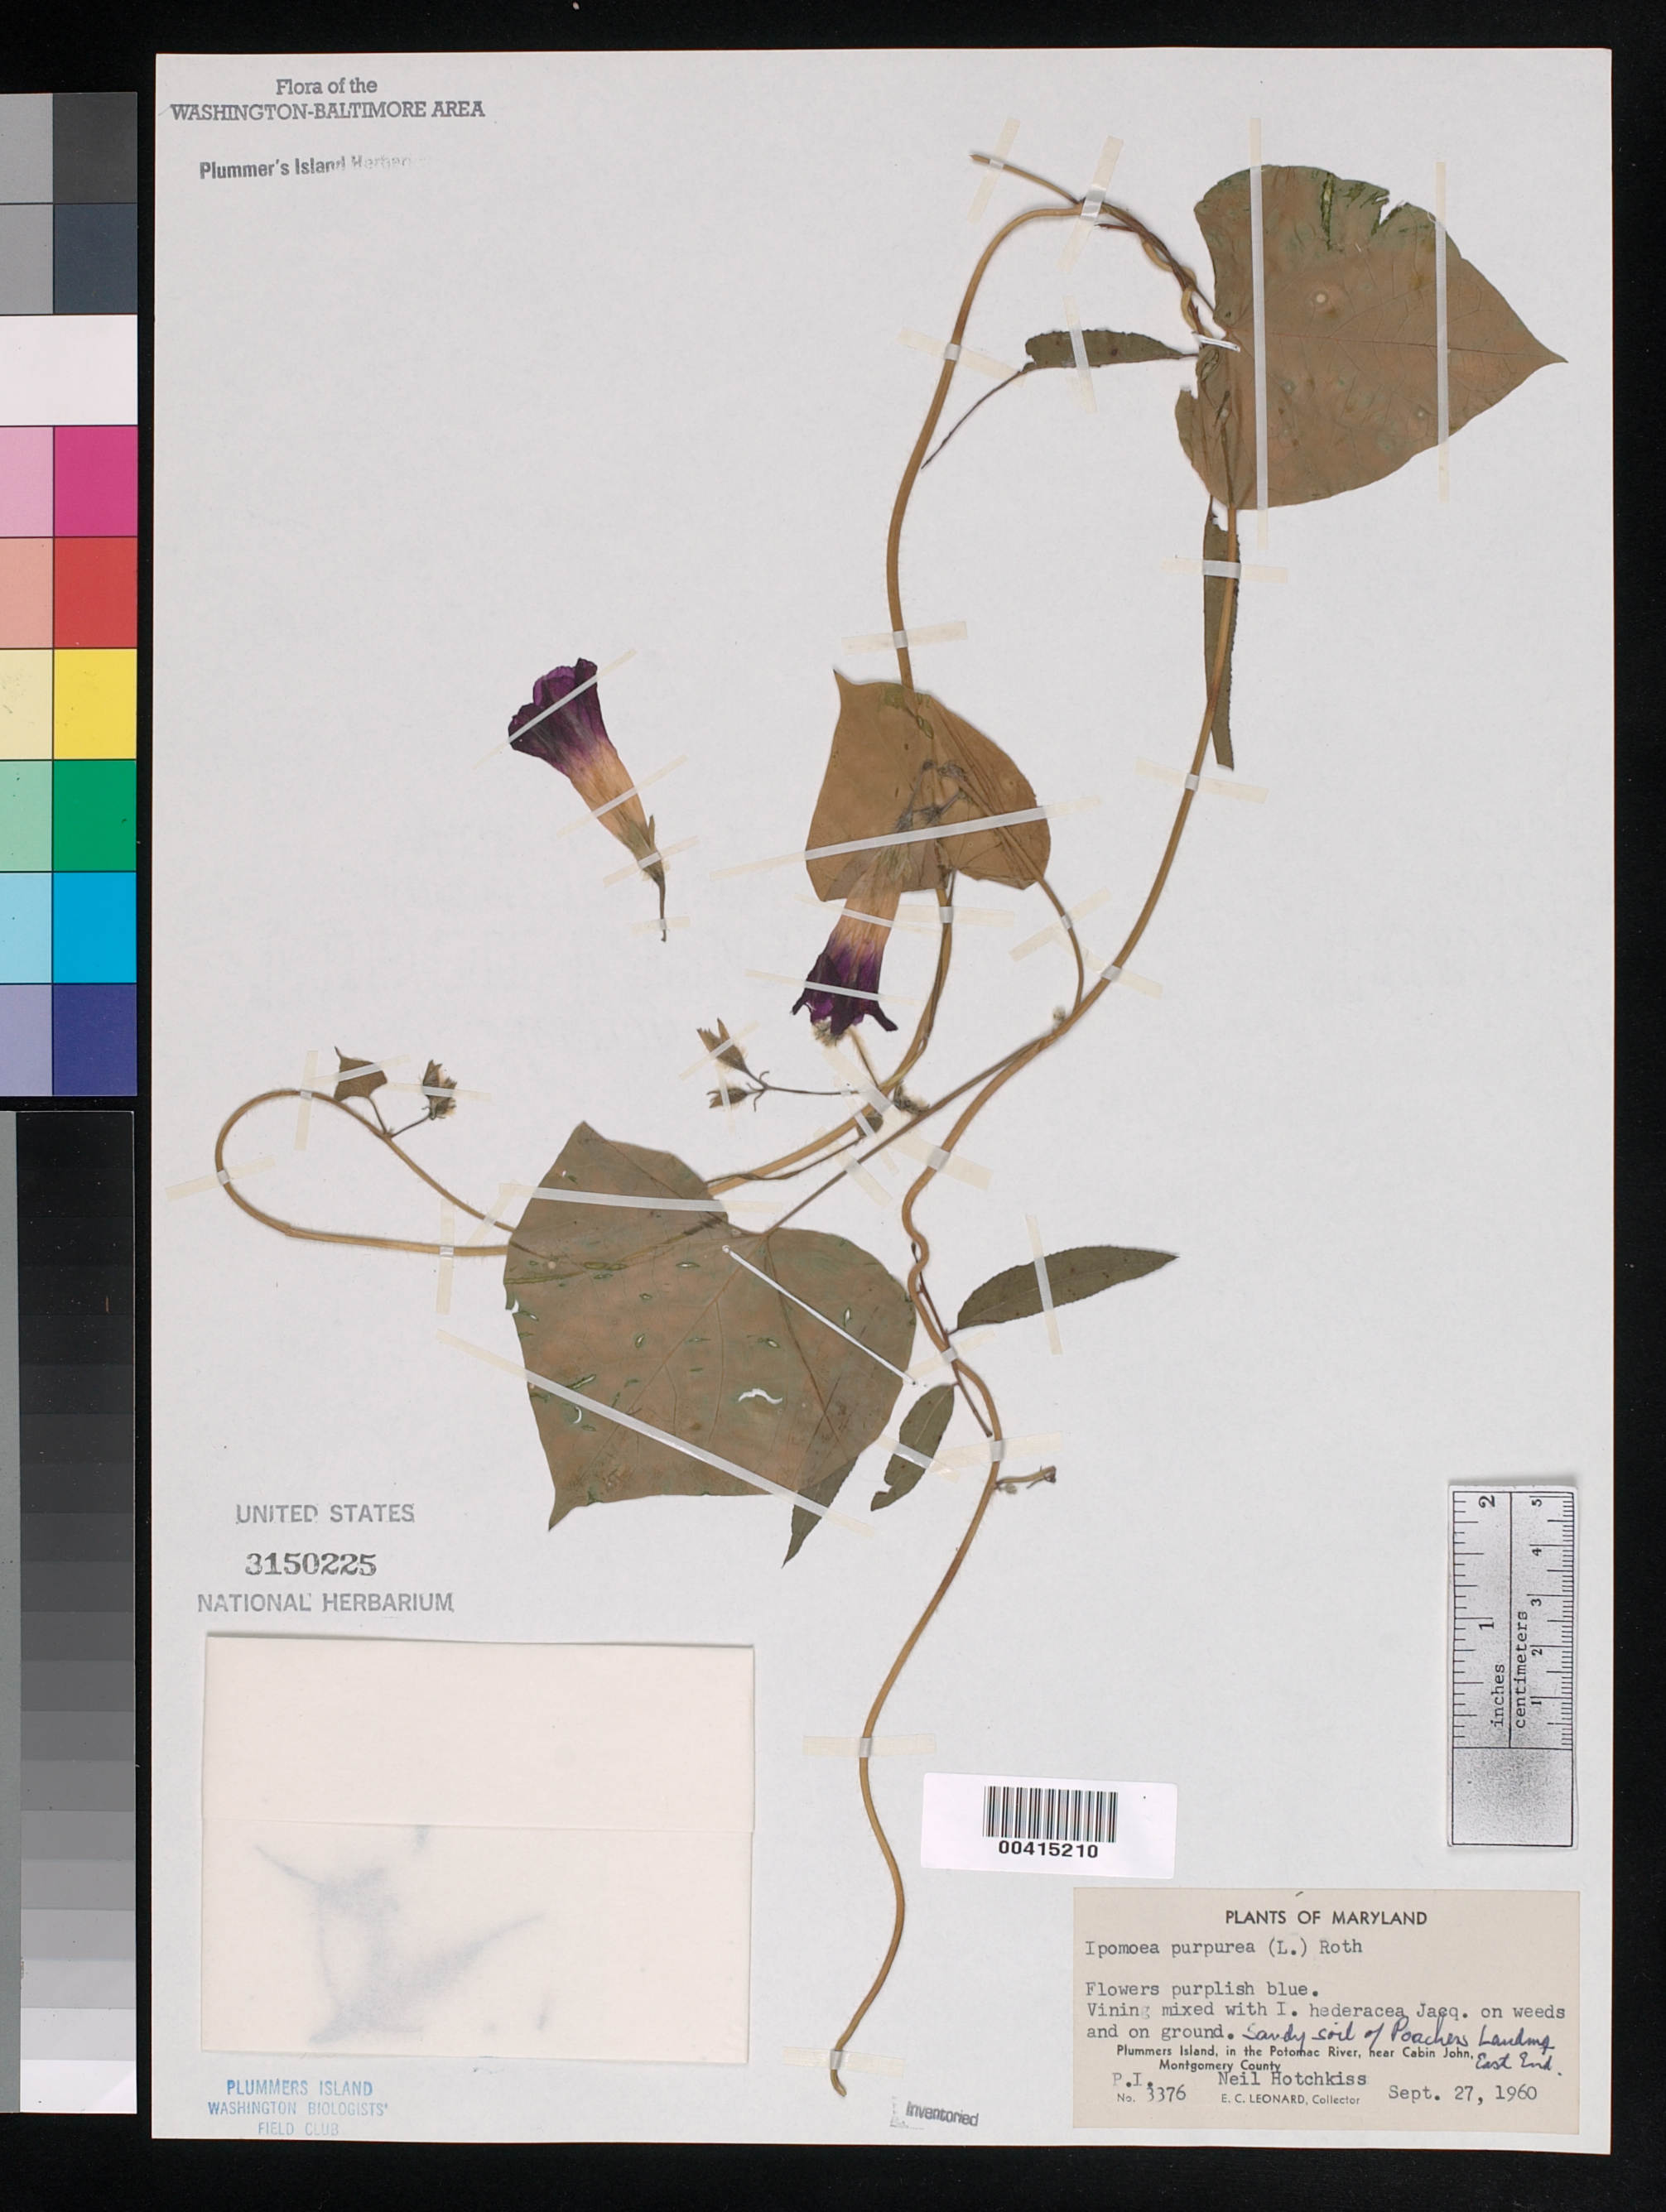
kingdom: Plantae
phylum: Tracheophyta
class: Magnoliopsida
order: Solanales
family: Convolvulaceae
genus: Ipomoea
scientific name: Ipomoea purpurea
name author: (L.) Roth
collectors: E. C. Leonard & N. Hotchkiss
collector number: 3376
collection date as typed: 27 Sep 1960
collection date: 1960-09-27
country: United States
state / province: Maryland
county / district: Montgomery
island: Plummers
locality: Plummer's Island; Poachers Landing east end C. & O. Canal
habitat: Sandy soil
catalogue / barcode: US 3150225